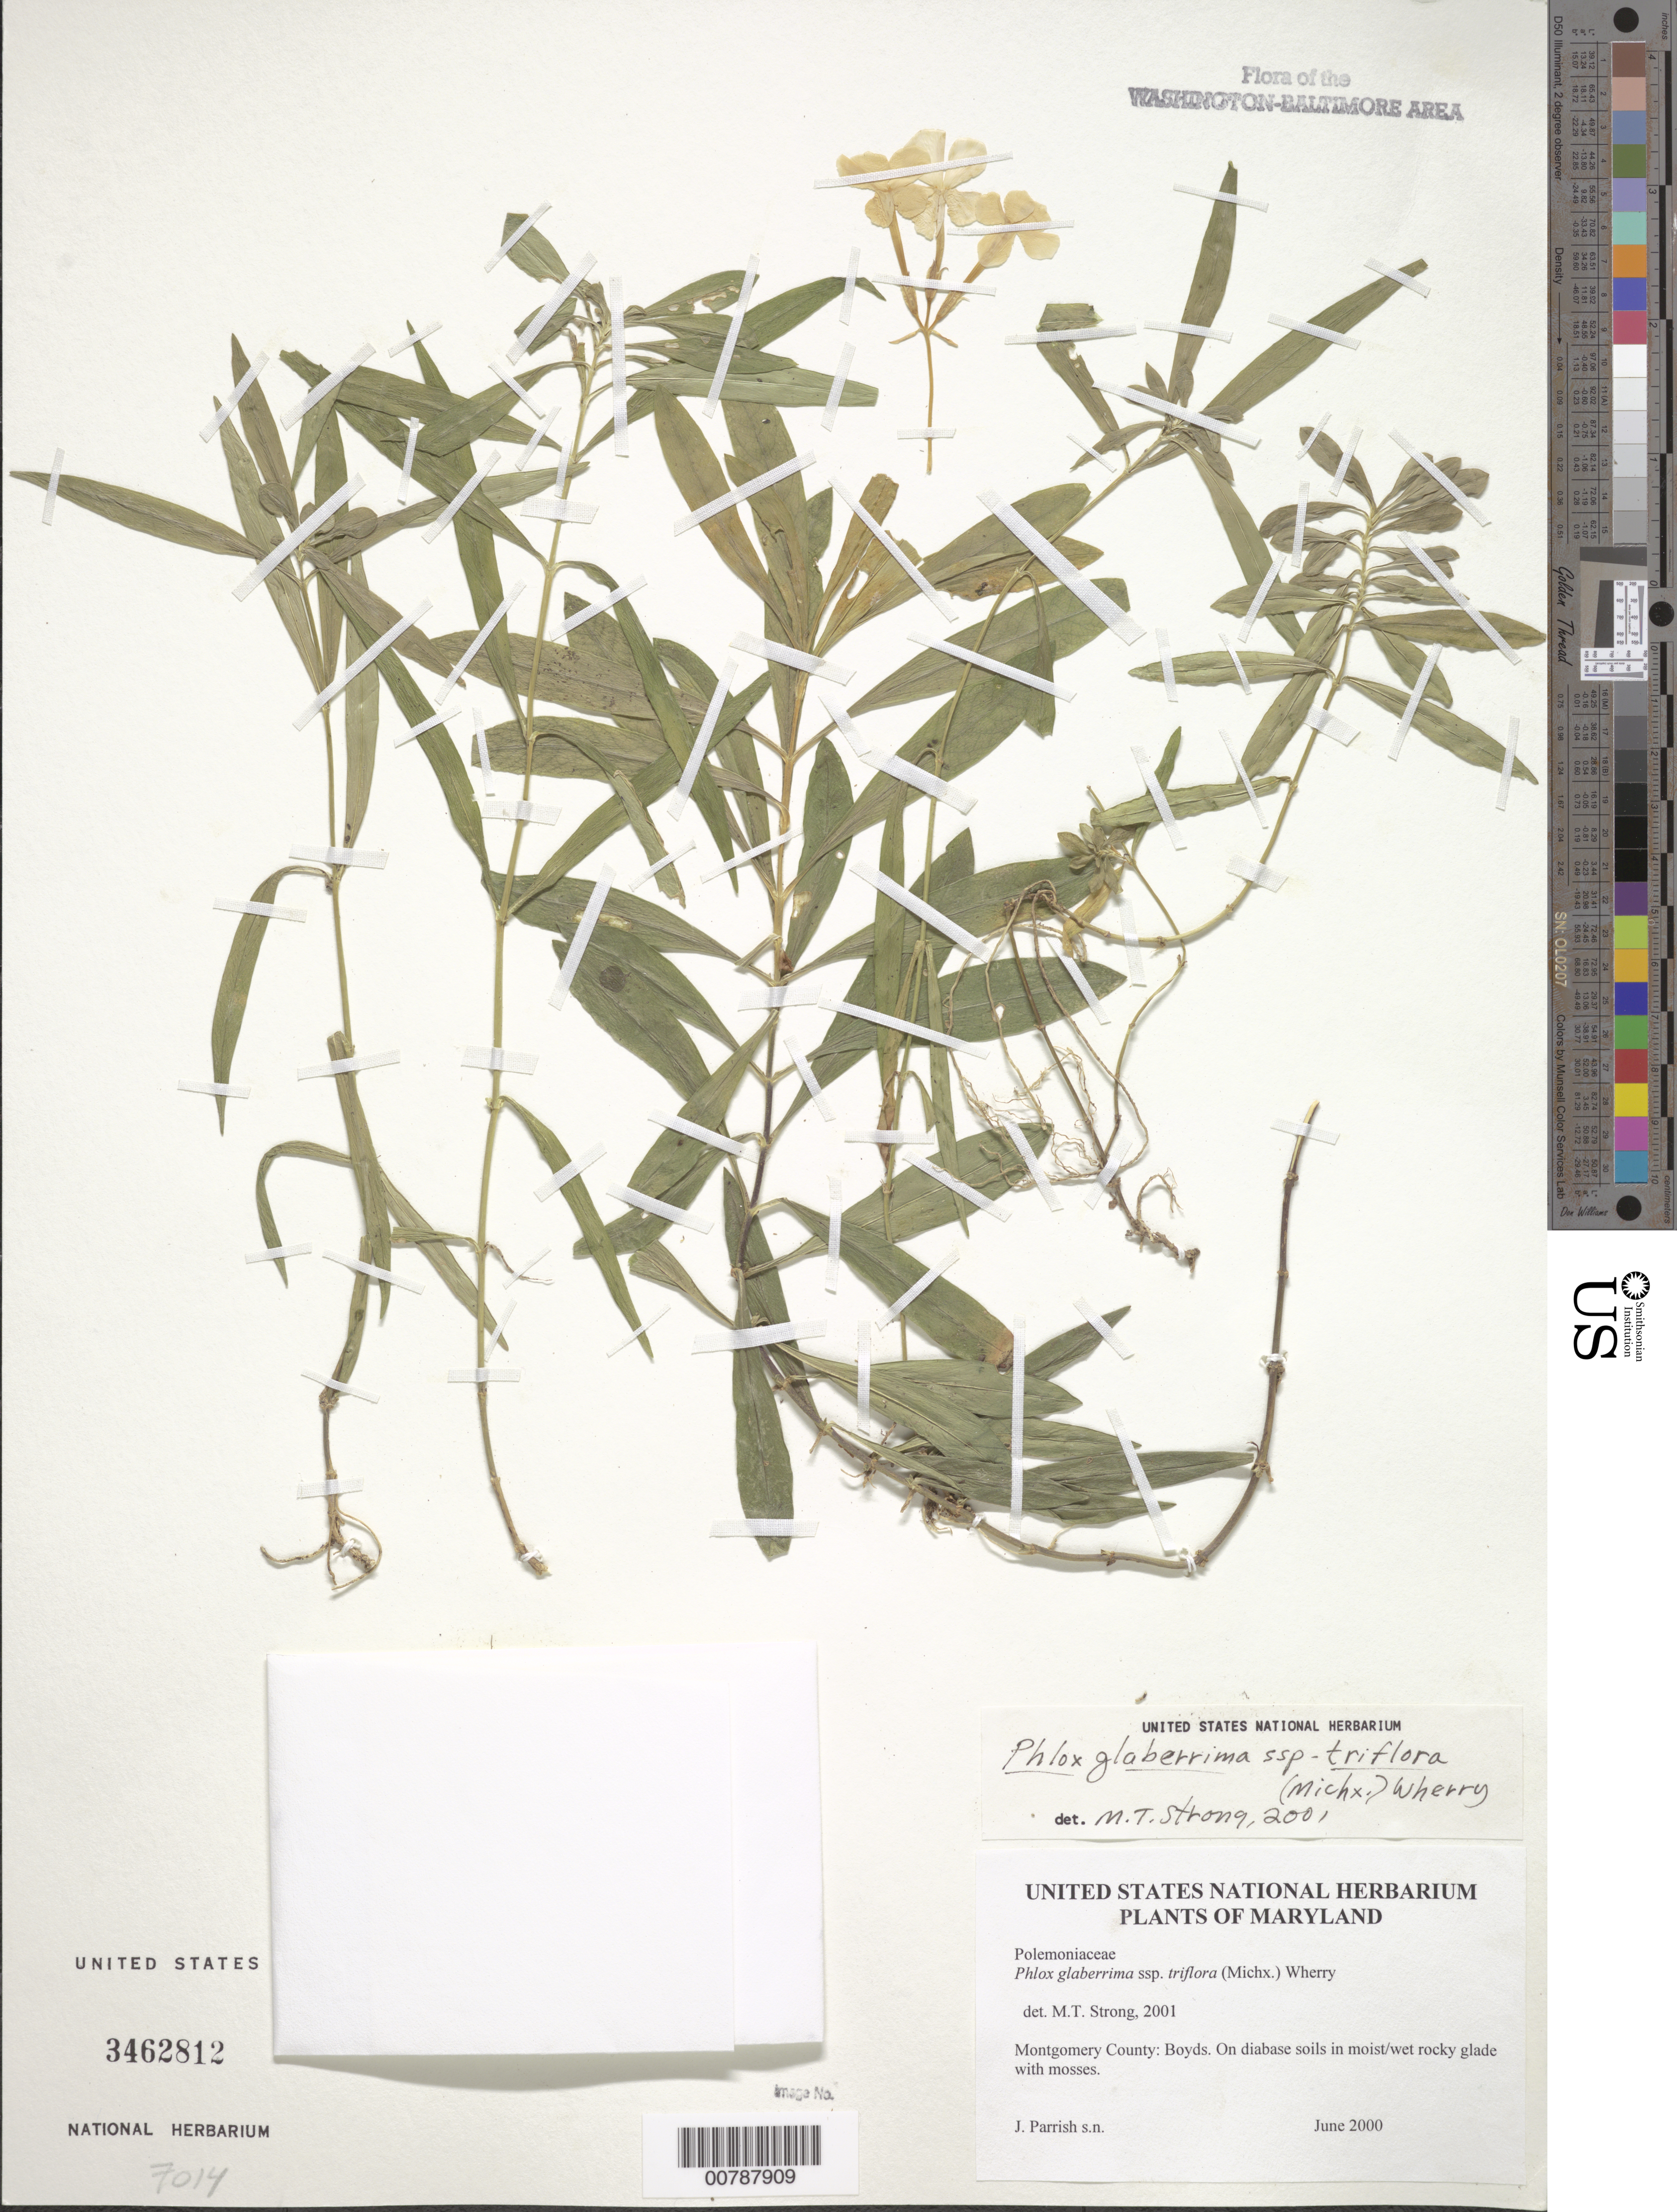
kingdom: Plantae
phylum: Tracheophyta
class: Magnoliopsida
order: Ericales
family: Polemoniaceae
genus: Phlox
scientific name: Phlox glaberrima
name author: L.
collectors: J. Parrish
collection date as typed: June 2000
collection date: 2000-06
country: United States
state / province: Maryland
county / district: Montgomery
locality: Boyds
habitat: On diabase soils in moist in moist/wet rocky glade with mosses.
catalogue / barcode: US 3462812